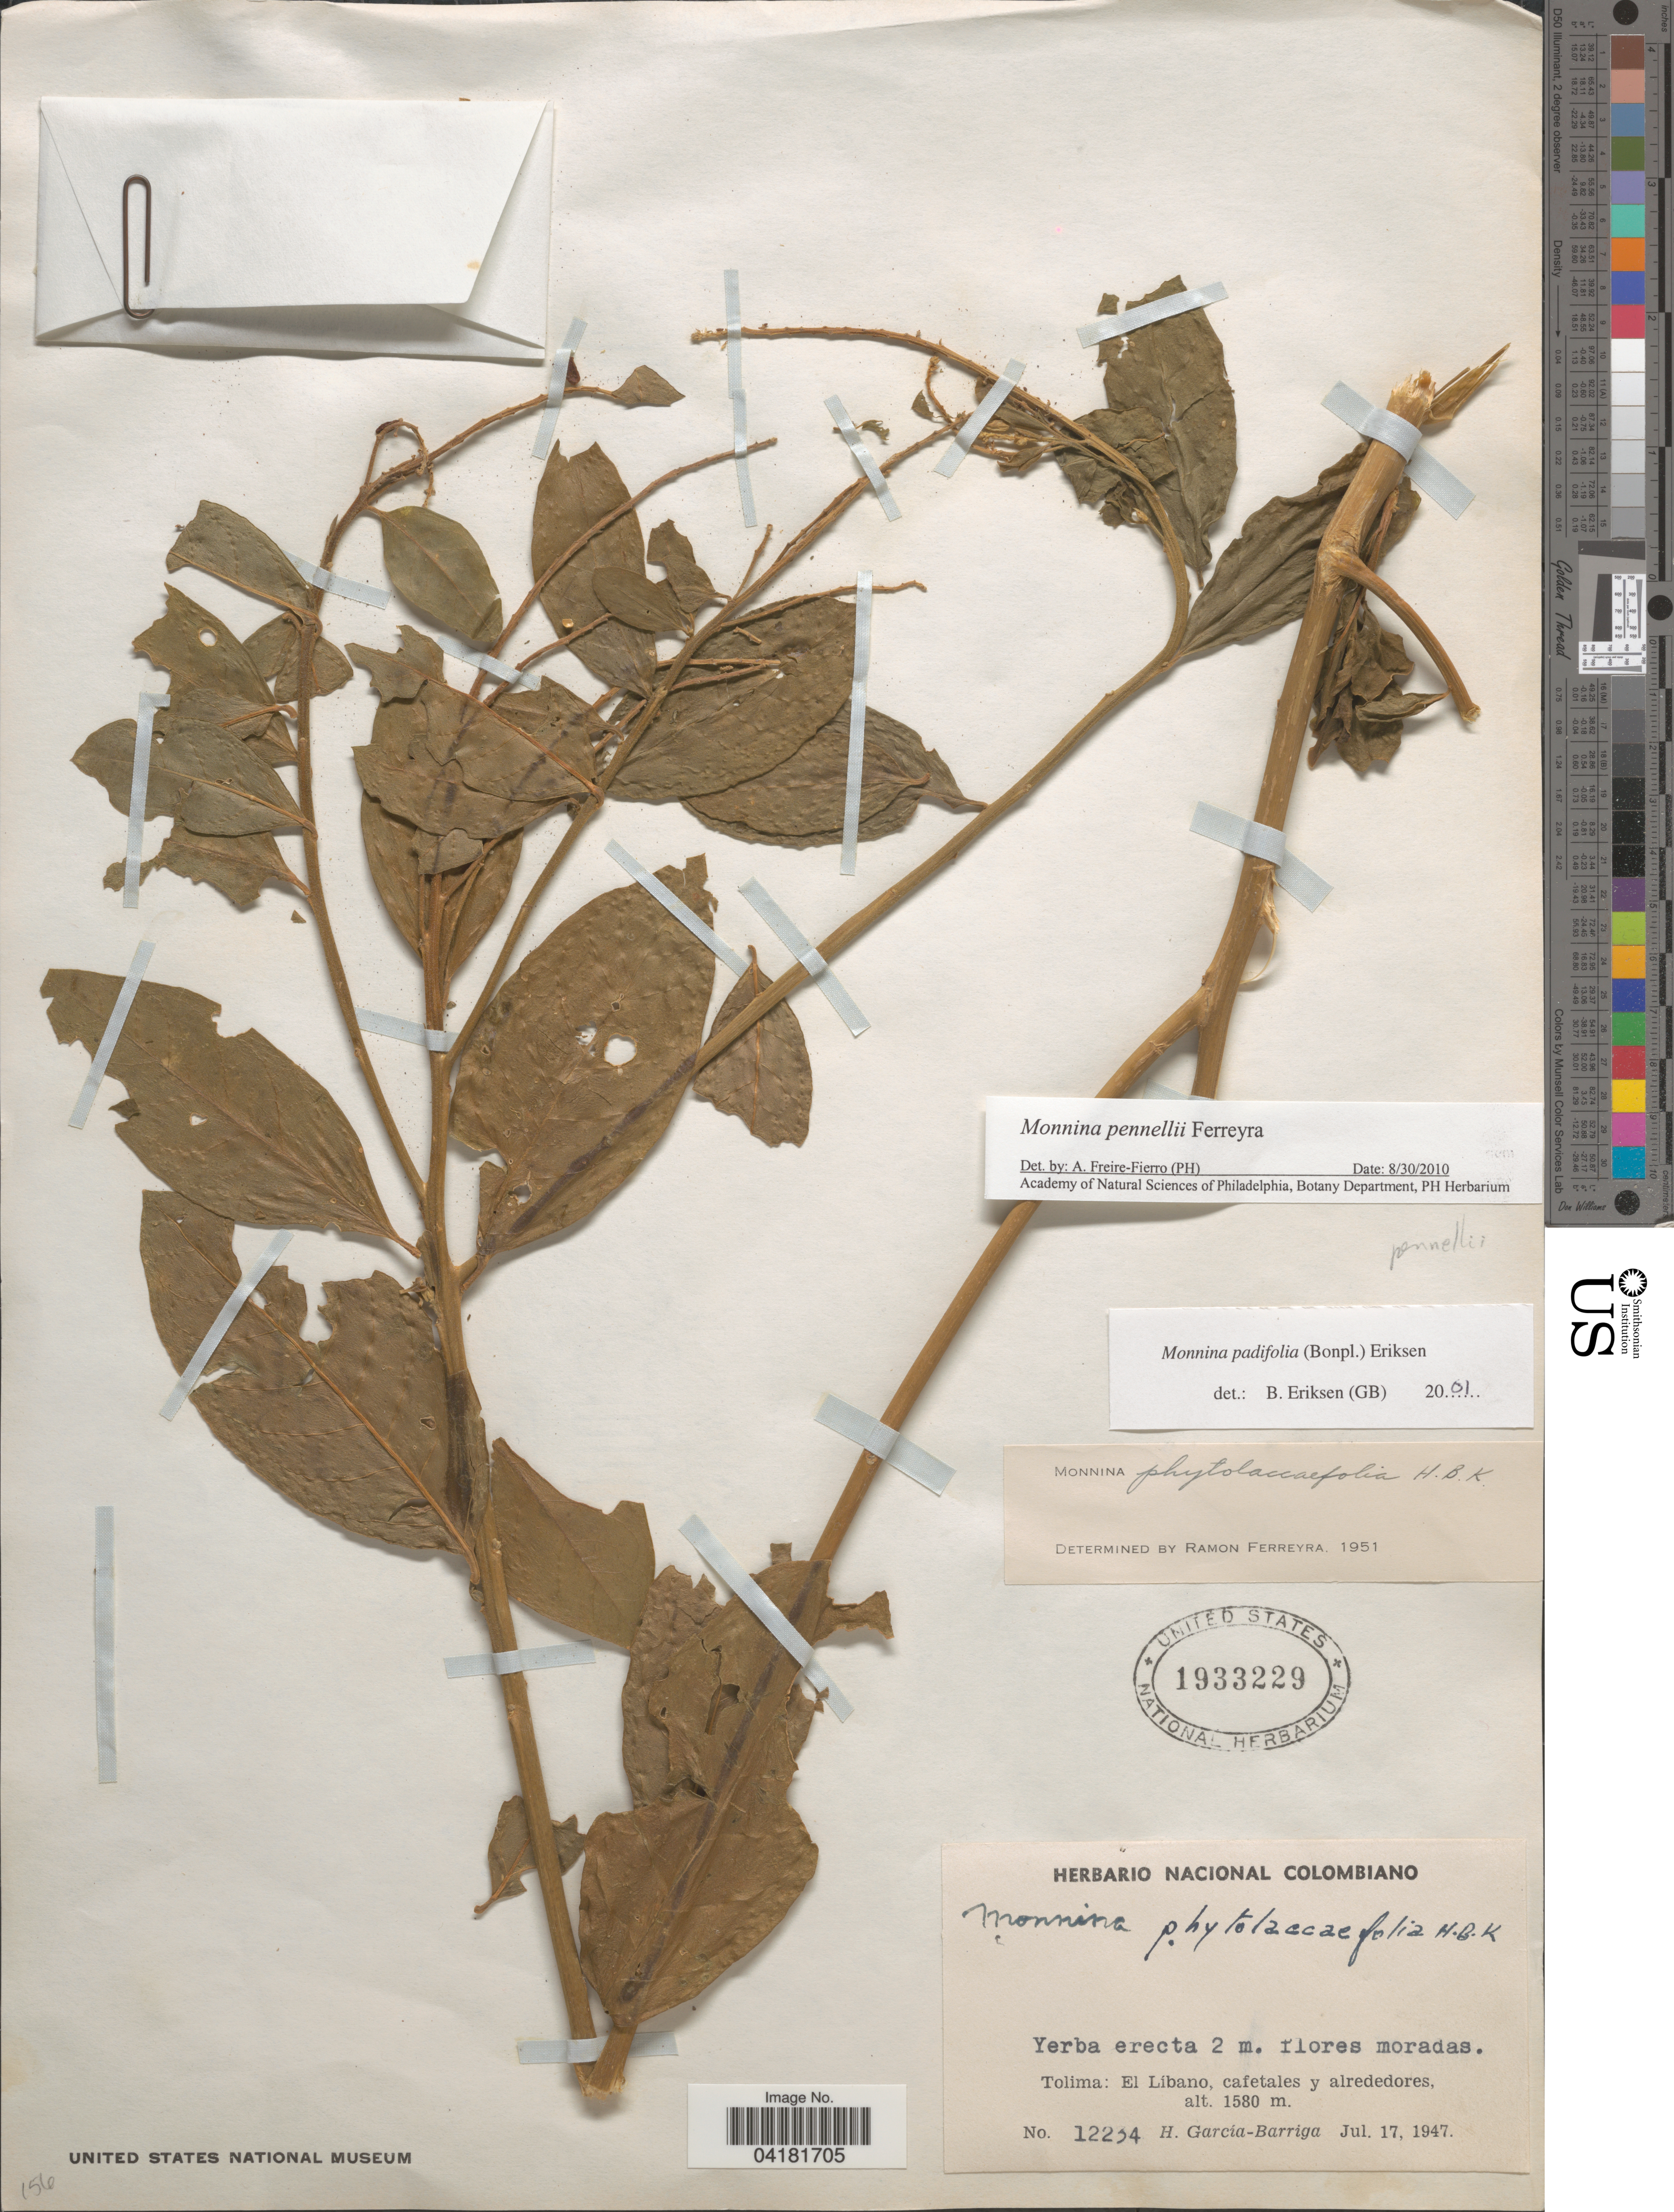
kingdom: Plantae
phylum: Tracheophyta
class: Magnoliopsida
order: Fabales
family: Polygalaceae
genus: Monnina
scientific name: Monnina pennellii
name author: Ferreyra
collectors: H. García Barriga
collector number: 12234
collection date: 1947-07-17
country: Colombia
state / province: Tolima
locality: El Líbano, cafetales y alrededores.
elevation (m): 1580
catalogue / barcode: US 1933229